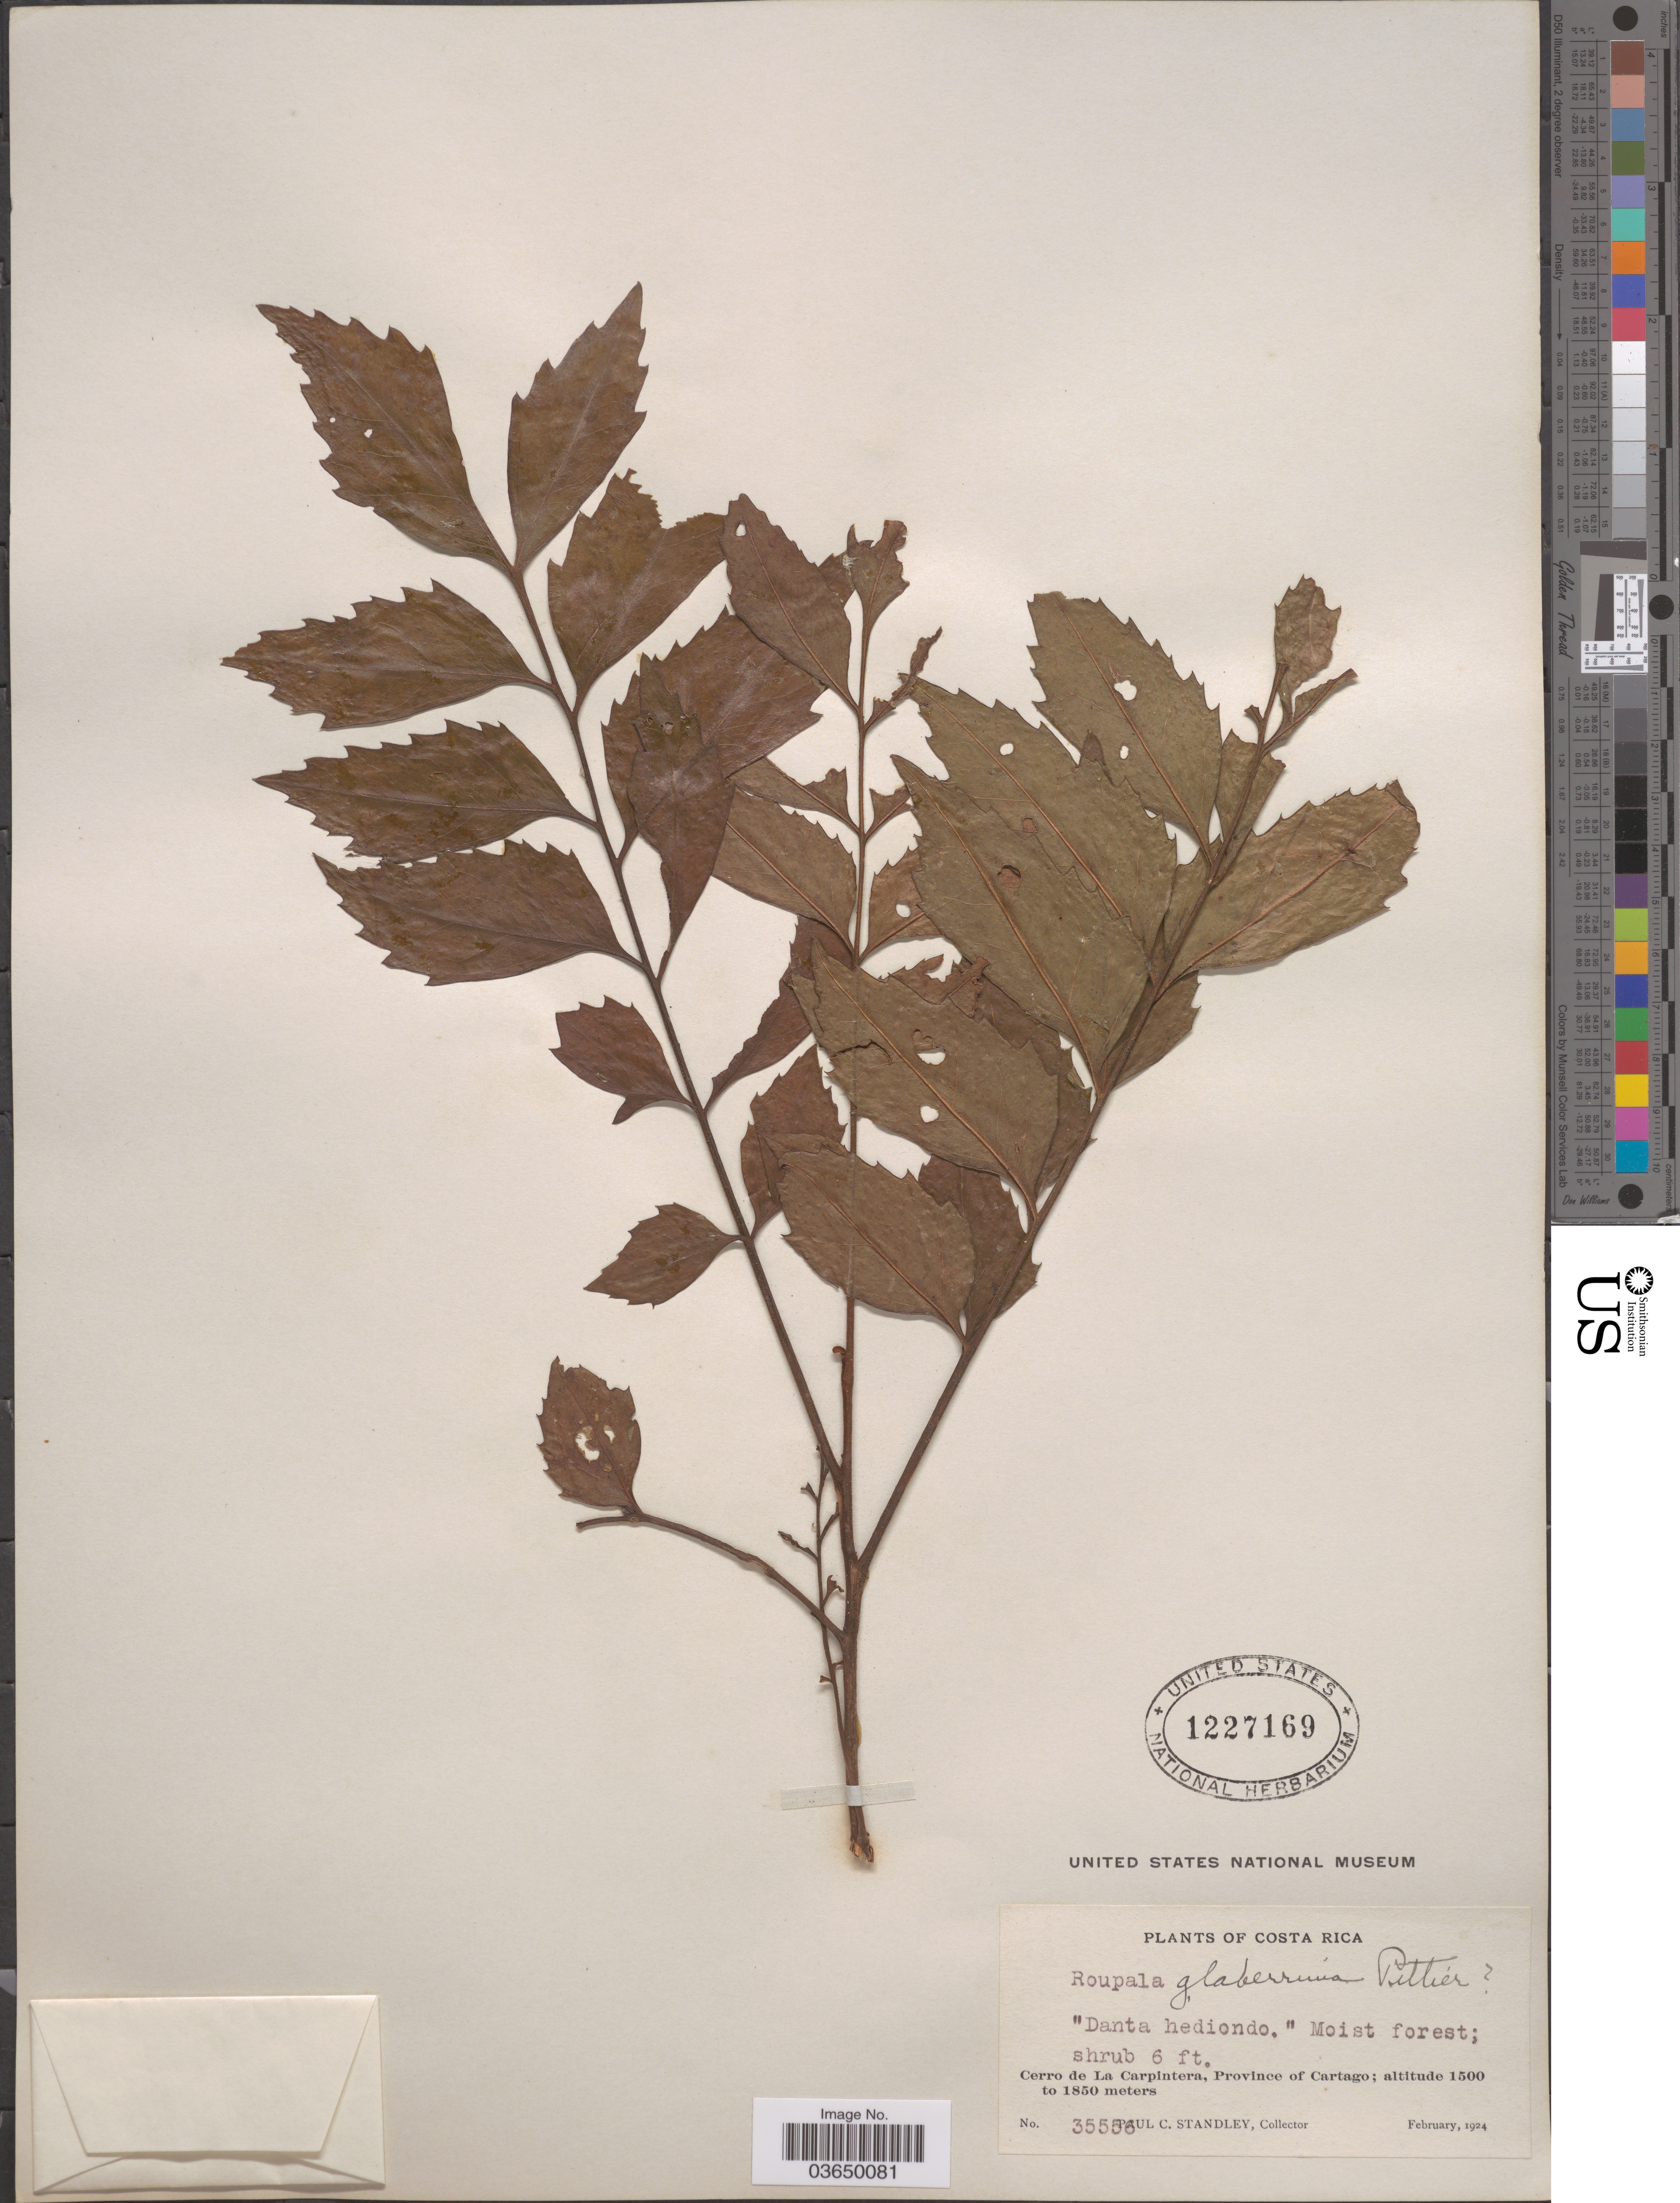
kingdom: Plantae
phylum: Tracheophyta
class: Magnoliopsida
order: Proteales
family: Proteaceae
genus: Roupala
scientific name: Roupala glaberrima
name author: Pittier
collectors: P. C. Standley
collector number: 35556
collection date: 1924-02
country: Costa Rica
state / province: Cartago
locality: Cerro de La Carpintera.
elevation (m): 1500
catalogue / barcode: US 1227169